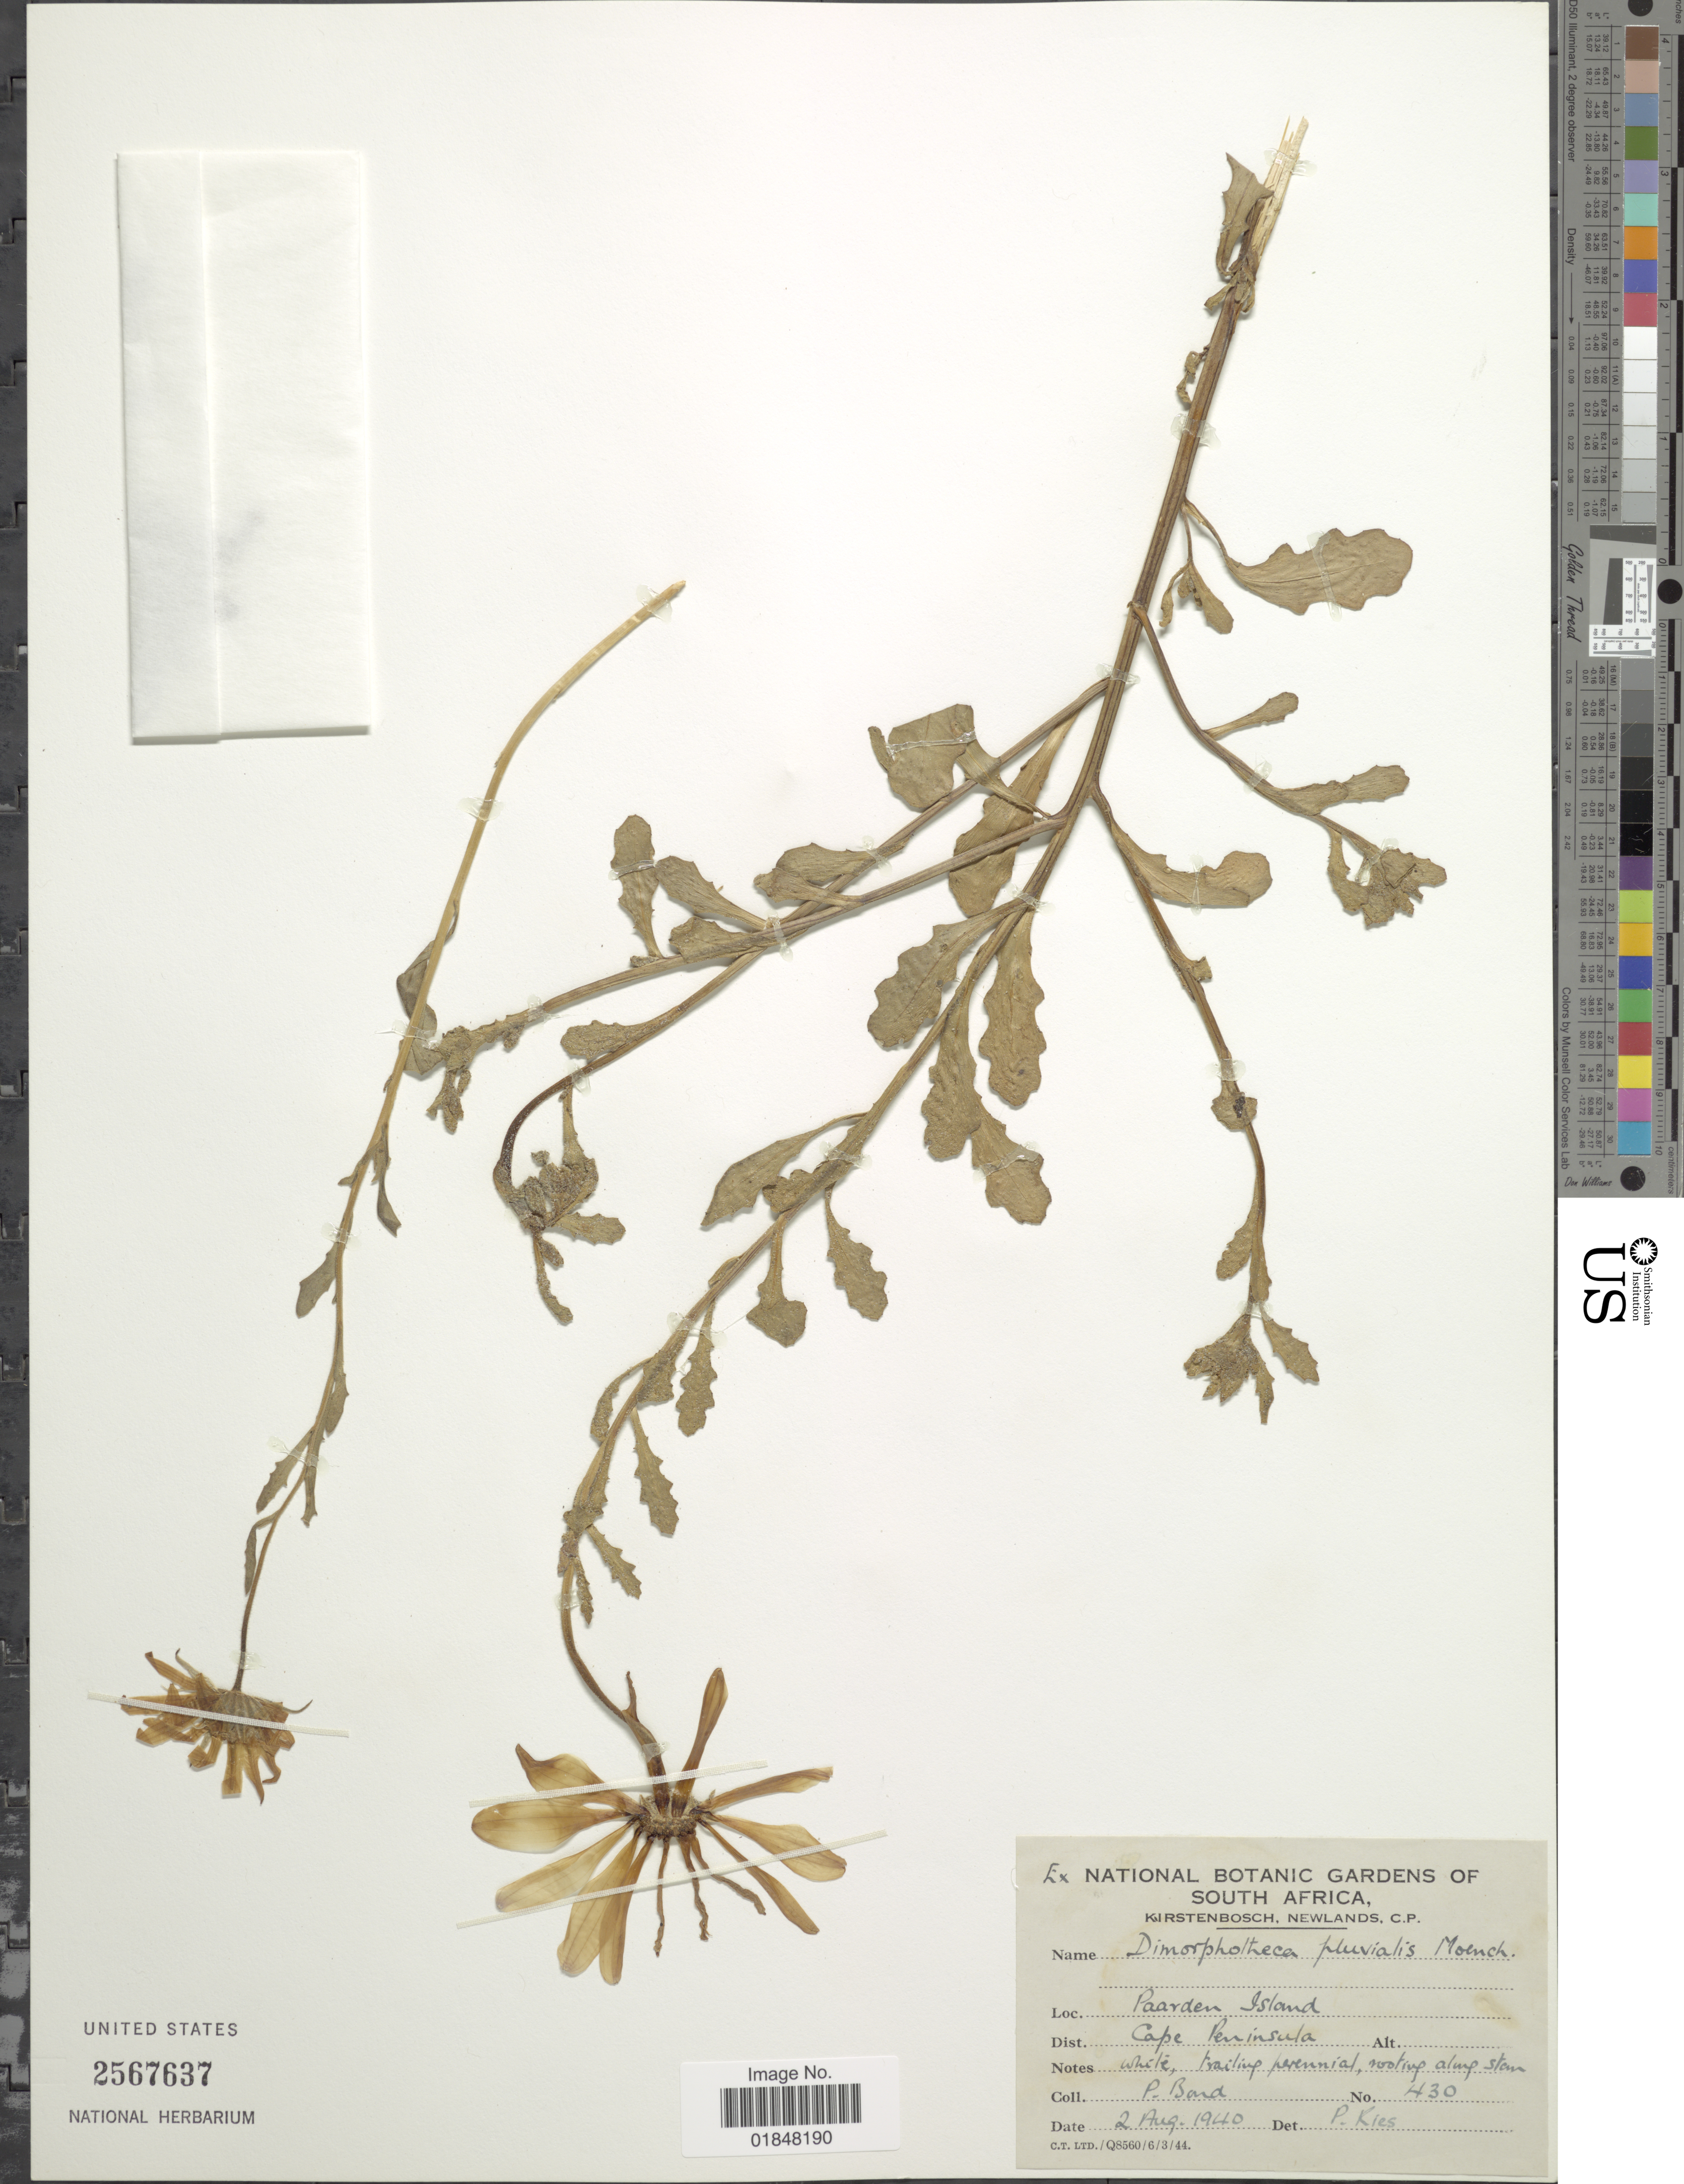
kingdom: Plantae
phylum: Tracheophyta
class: Magnoliopsida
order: Asterales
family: Asteraceae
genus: Dimorphotheca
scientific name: Dimorphotheca pluvialis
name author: (L.) Moench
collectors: P. Bond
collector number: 430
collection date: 1940-08-02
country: South Africa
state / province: Western Cape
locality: Paarden Island, Dist. Cape Peninsula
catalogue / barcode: US 2567637